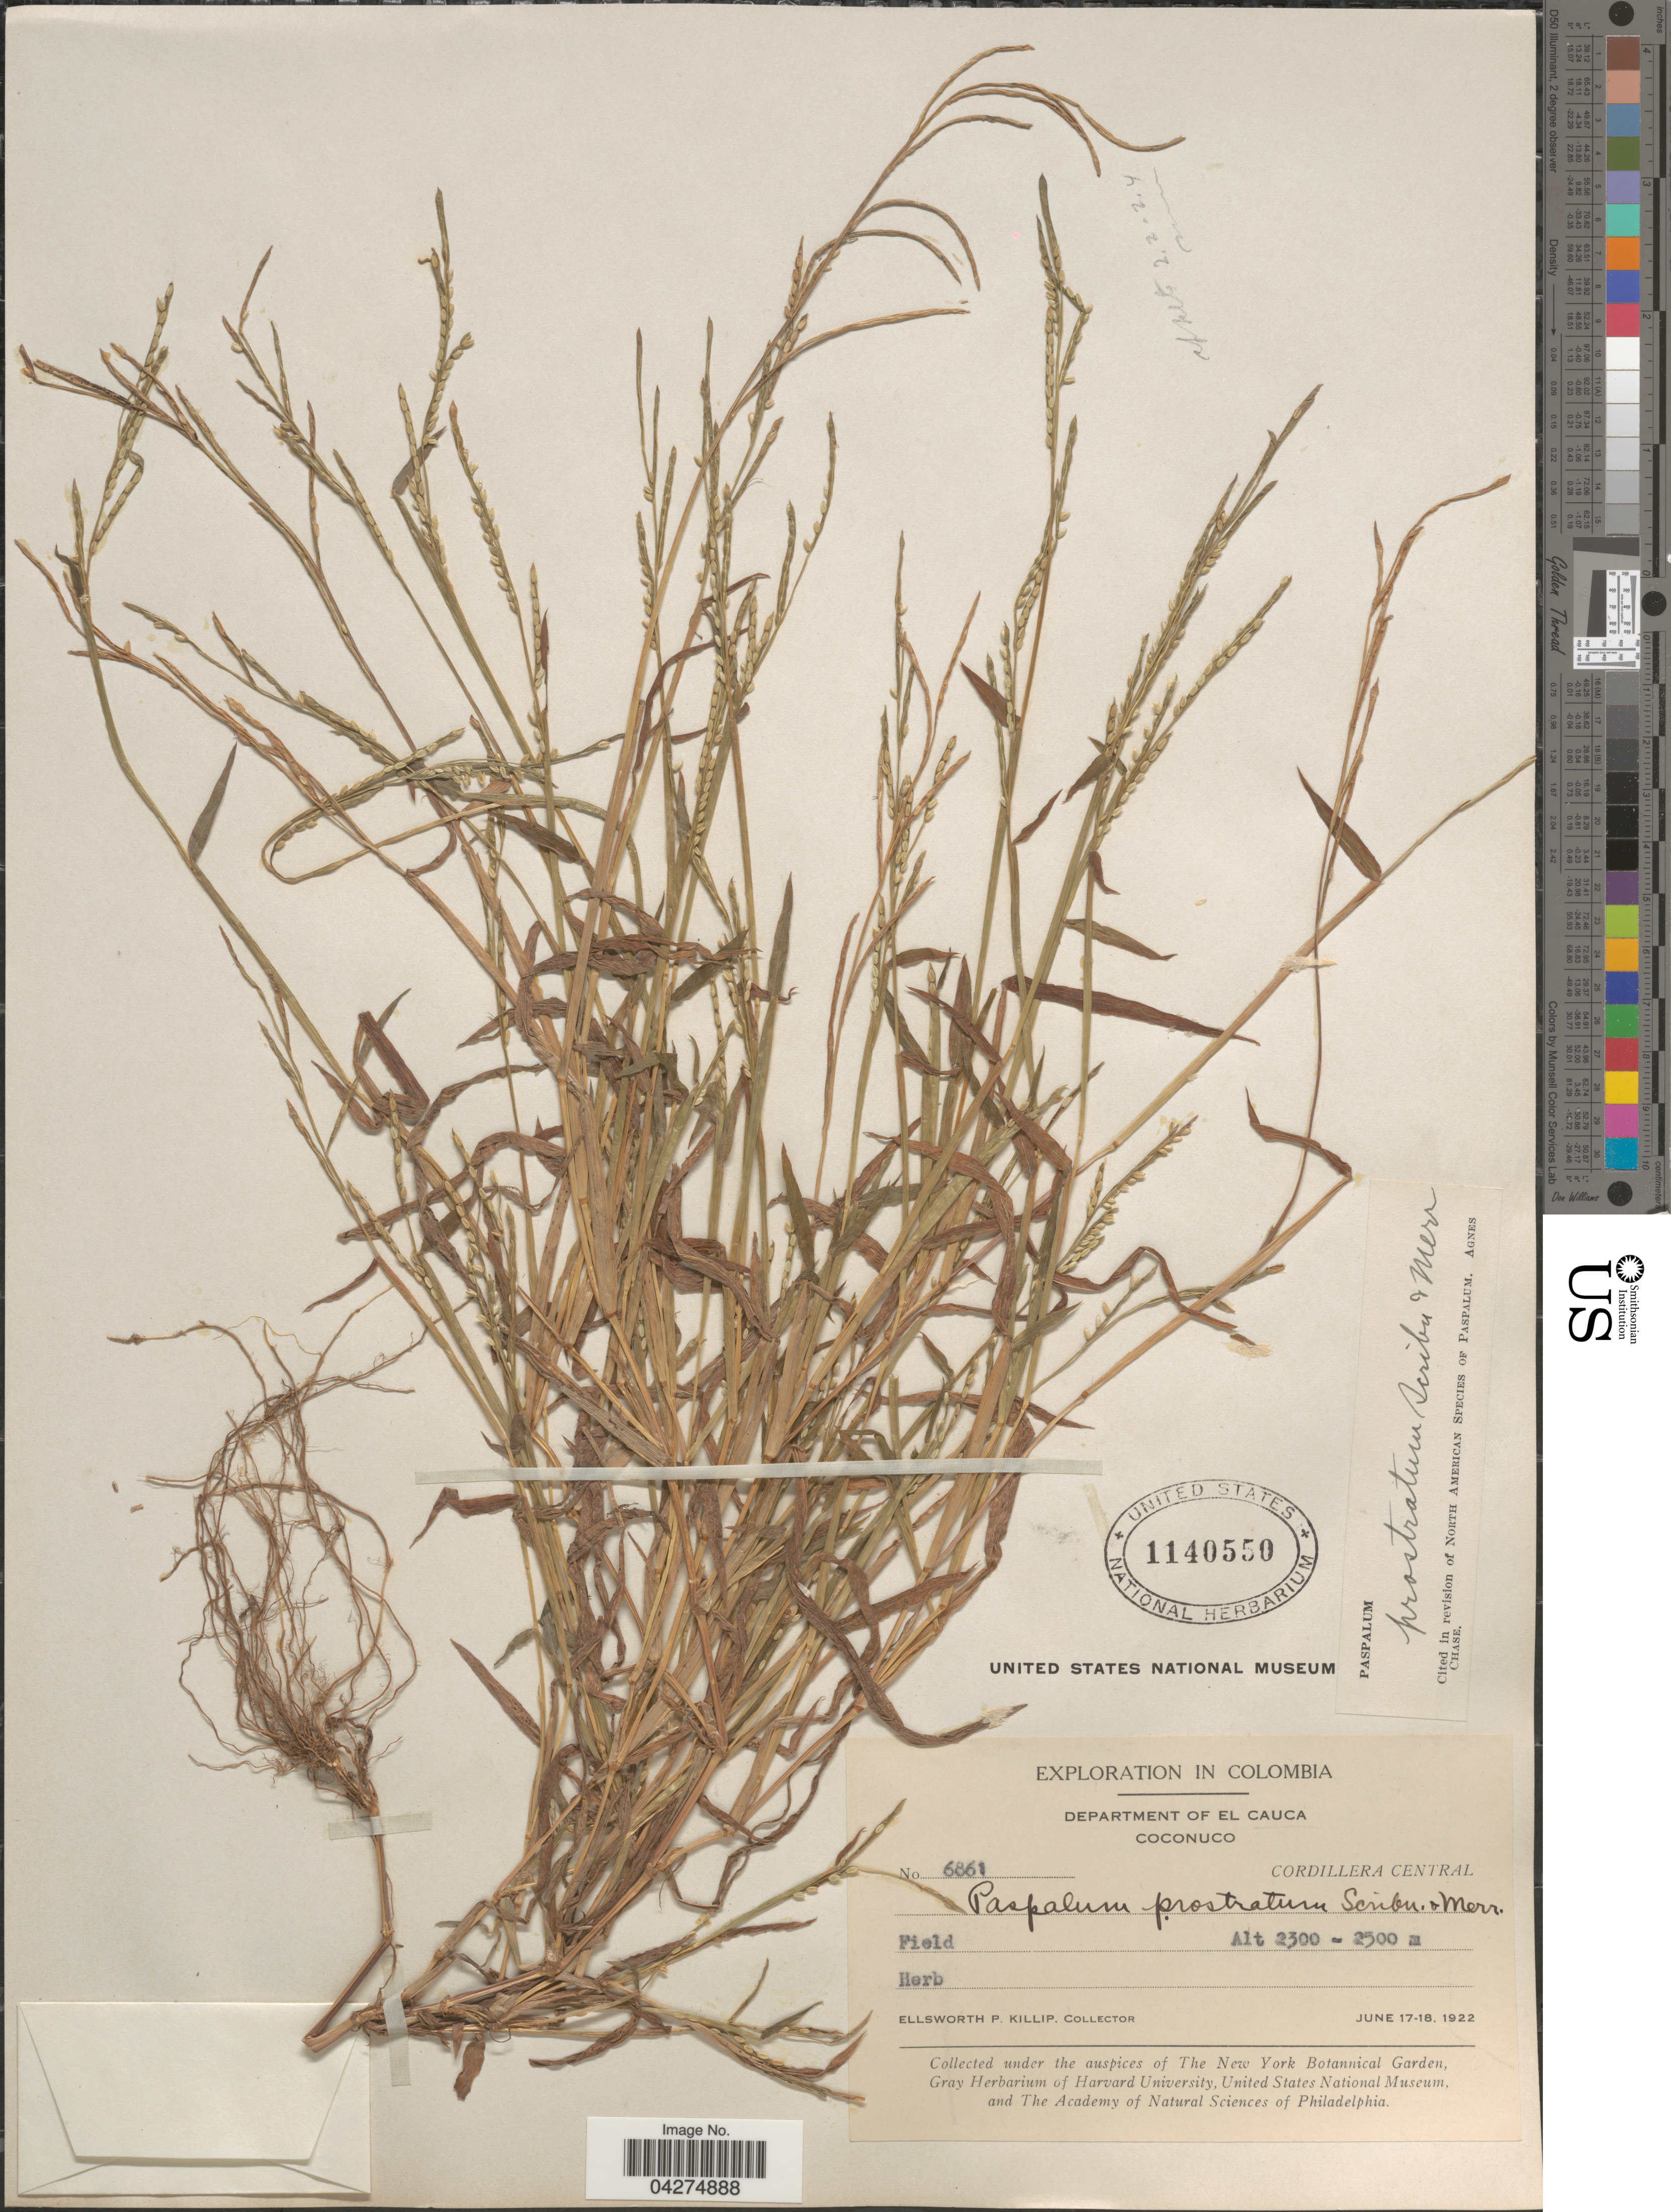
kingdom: Plantae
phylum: Tracheophyta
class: Liliopsida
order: Poales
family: Poaceae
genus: Paspalum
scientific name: Paspalum prostratum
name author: Scribn. & Merr.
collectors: E. P. Killip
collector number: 6861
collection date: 1922-06-17/1922-06-18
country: Colombia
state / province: Cauca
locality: Exploration in Colombia. Department of El Cauca. Coconuco. Cordillera Central.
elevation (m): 2300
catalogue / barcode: US 1140550